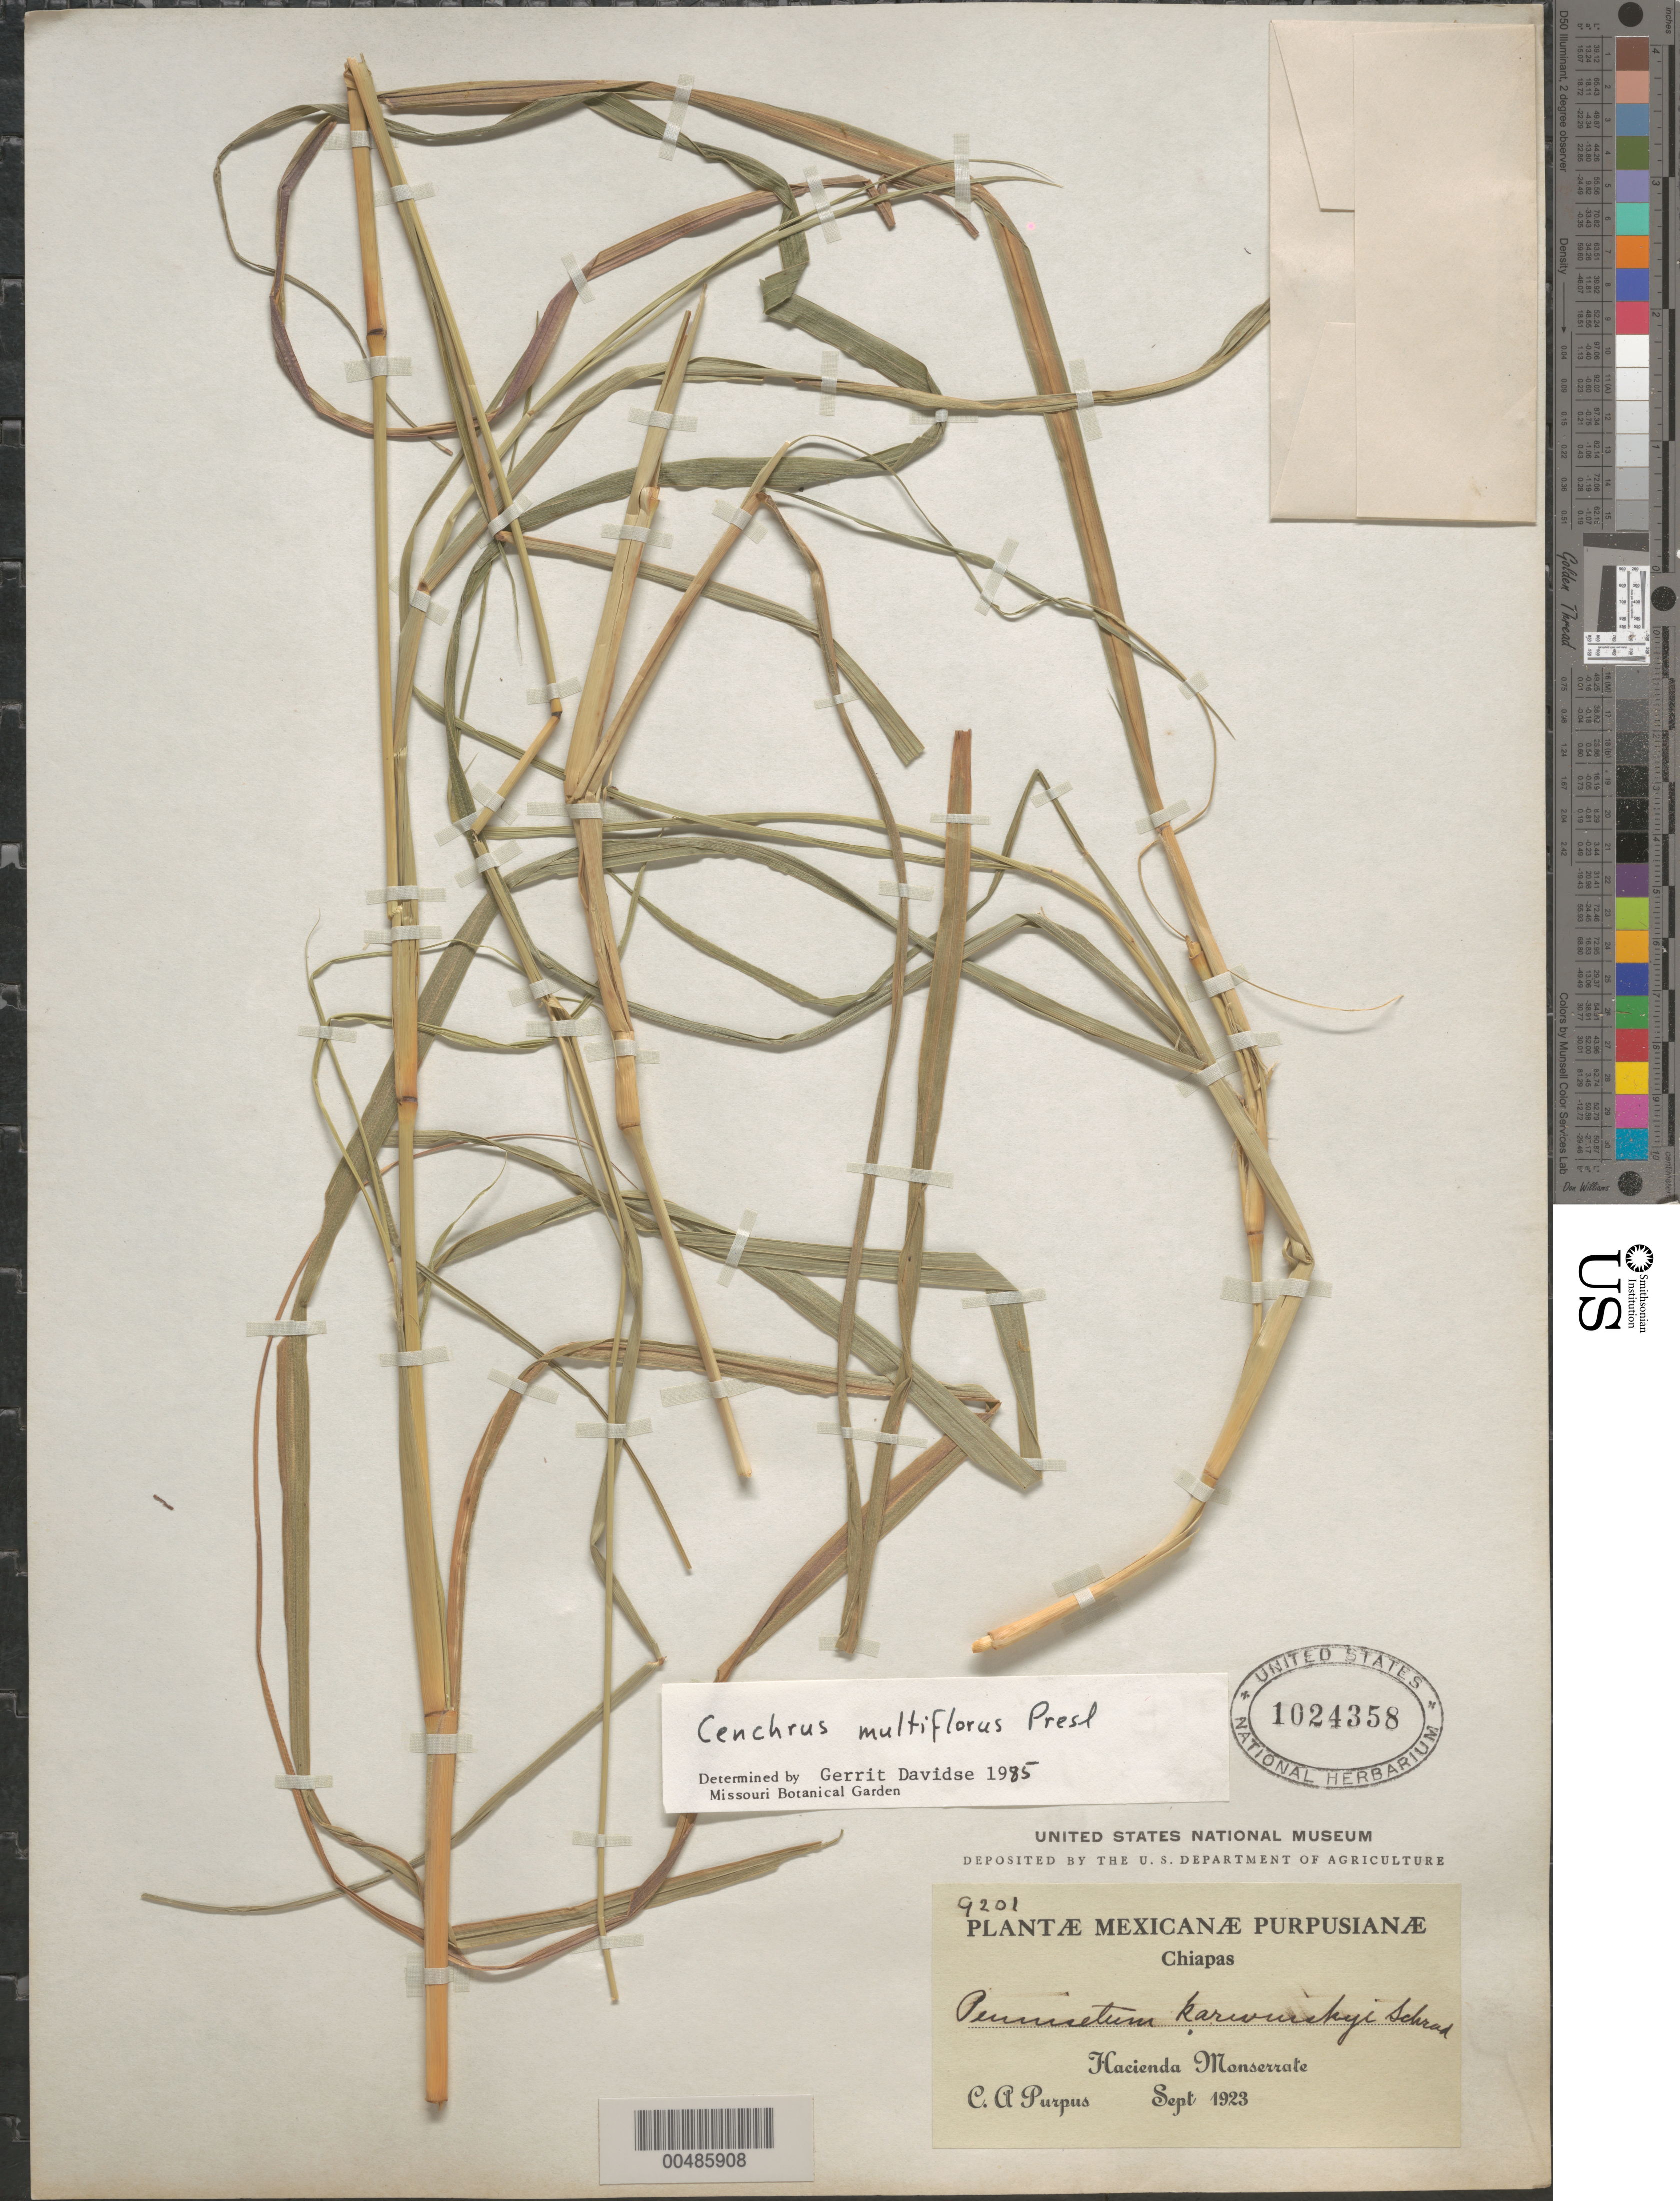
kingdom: Plantae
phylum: Tracheophyta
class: Liliopsida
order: Poales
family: Poaceae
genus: Cenchrus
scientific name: Cenchrus multiflorus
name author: C. Presl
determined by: Davidse, Gerrit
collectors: C. A. Purpus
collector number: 9201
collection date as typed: Sep 1923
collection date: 1923-09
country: Mexico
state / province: Chiapas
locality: Hacienda Monserrate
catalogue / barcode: US 1024358